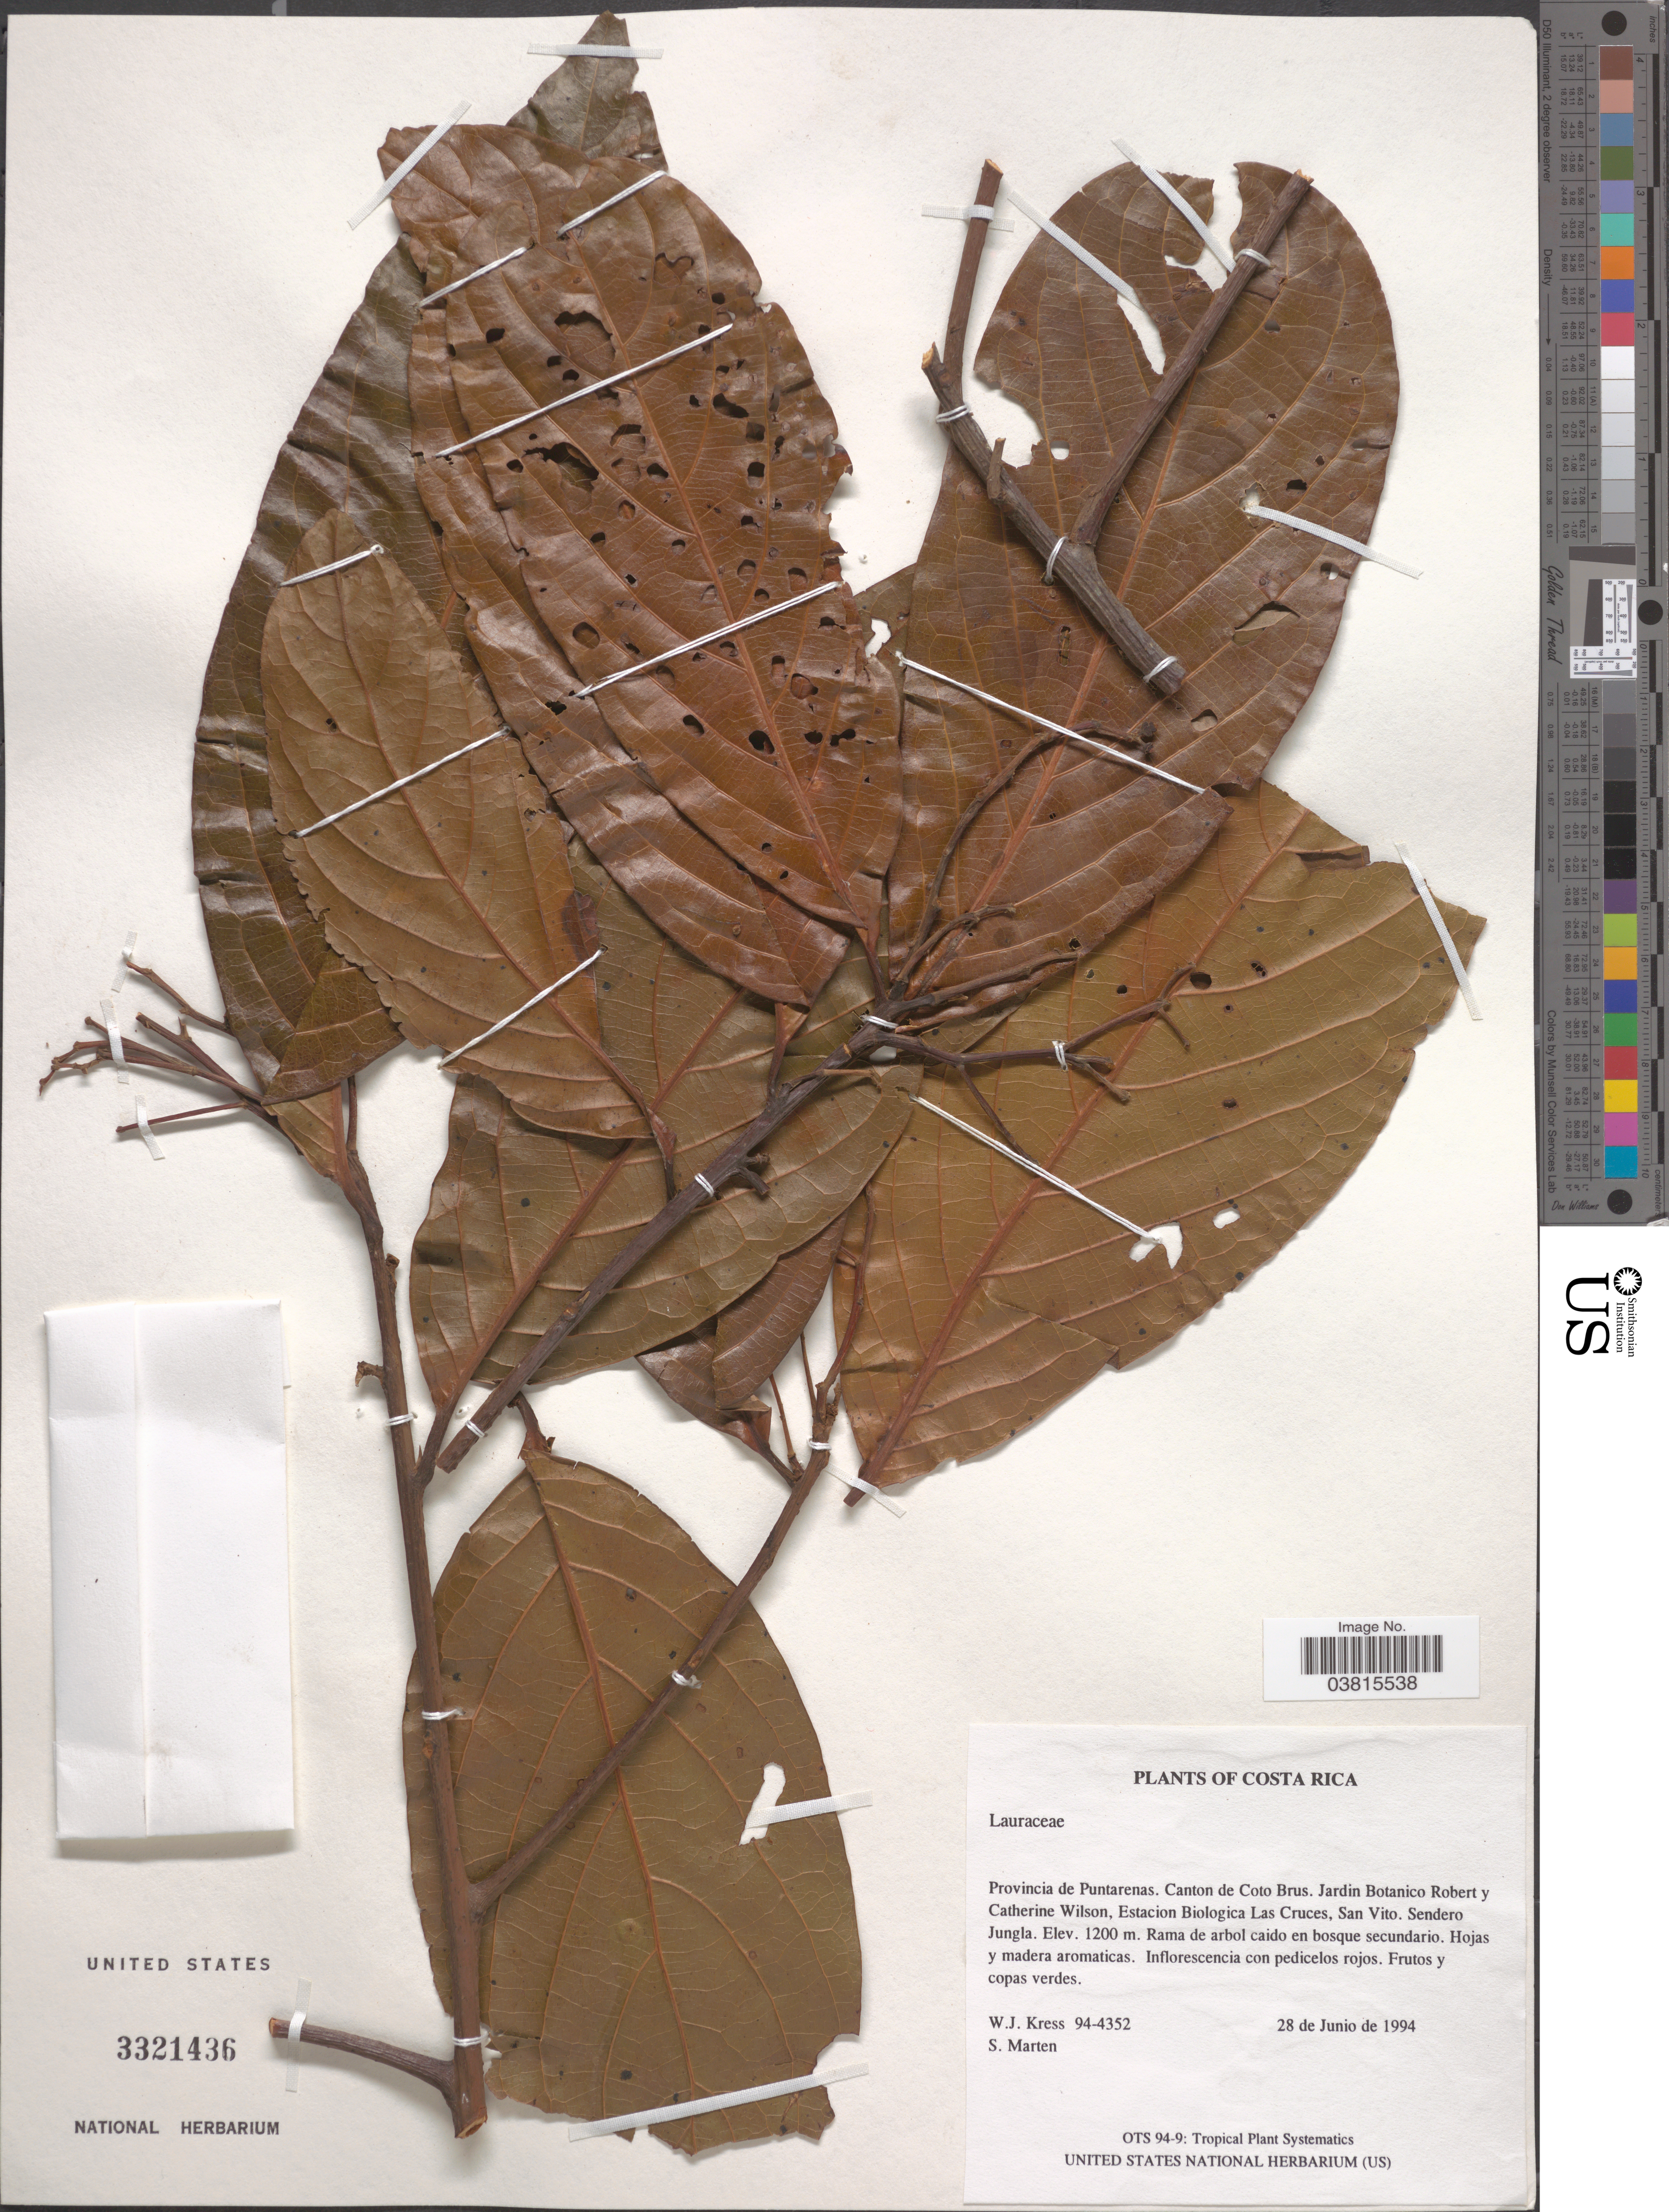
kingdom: Plantae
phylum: Tracheophyta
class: Magnoliopsida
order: Laurales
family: Lauraceae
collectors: W. J. Kress & S. Marten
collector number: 94-4352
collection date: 1994-06-28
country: Costa Rica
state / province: Puntarenas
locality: Canton de Coto Brus. Jardin Botanico Robert y Catherine Wilson, Estacion Las Cruces, San Vito. Sendero Jungla.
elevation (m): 1200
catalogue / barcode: US 3321436